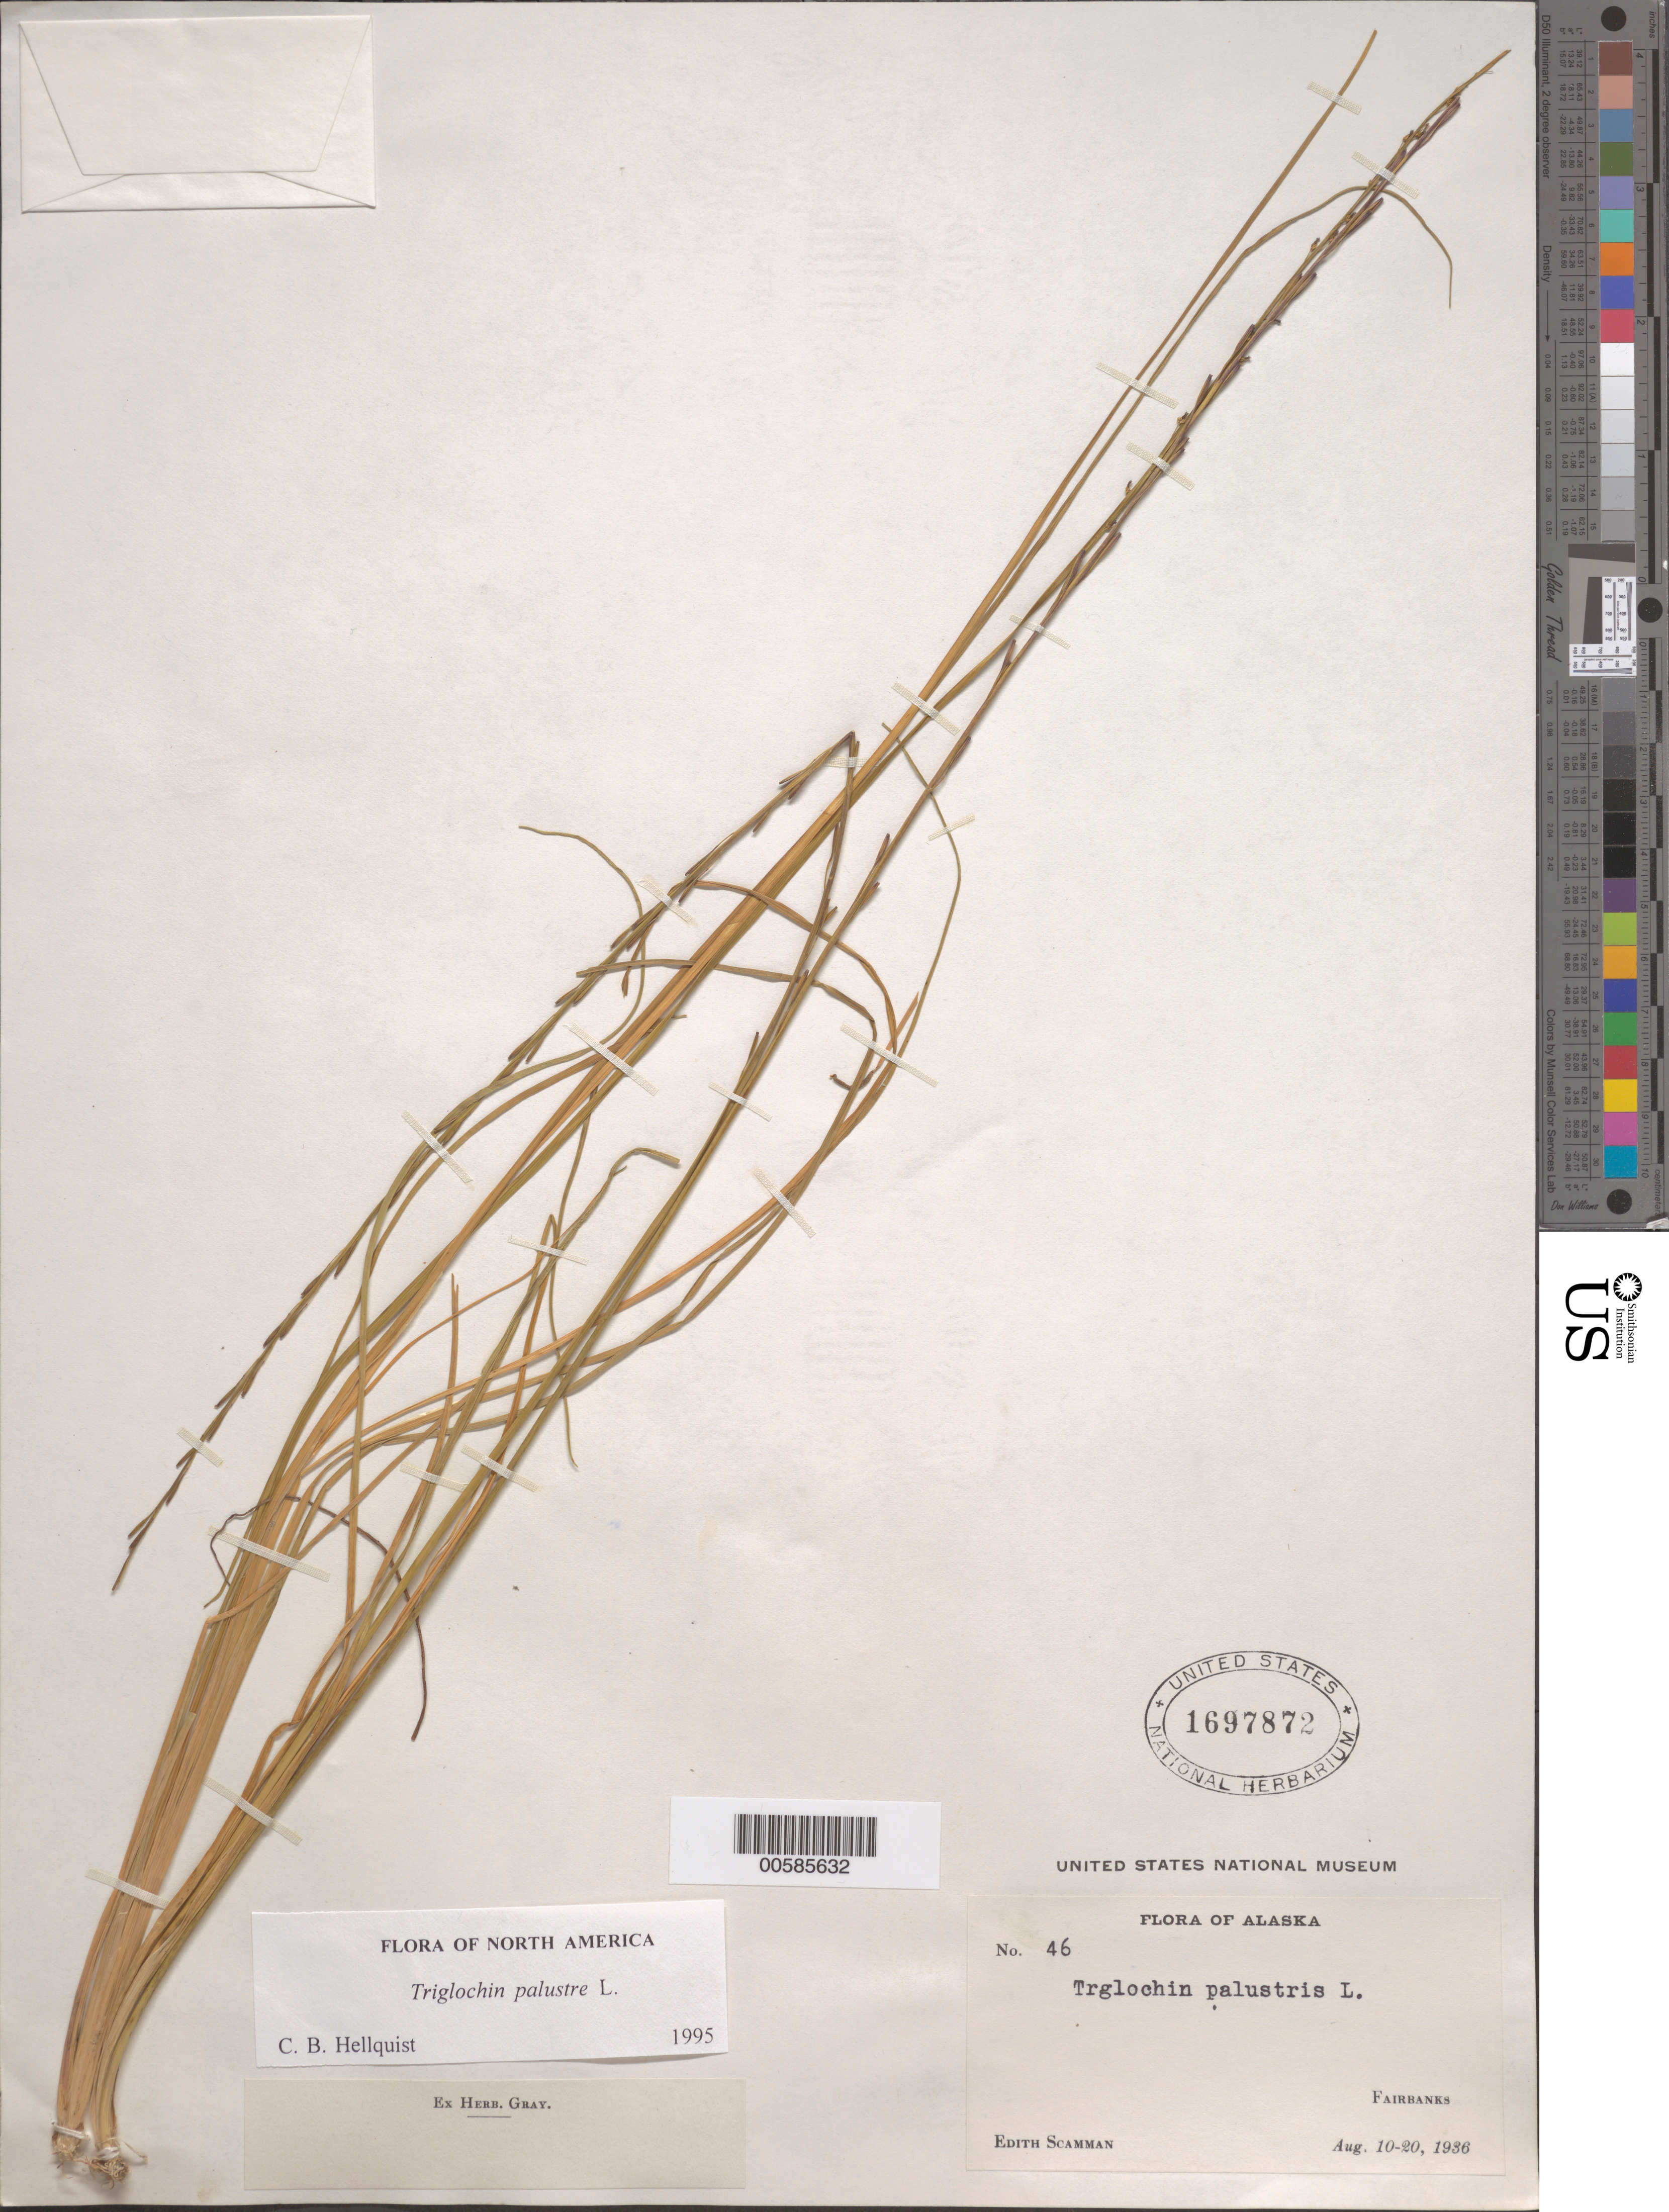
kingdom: Plantae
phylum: Tracheophyta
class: Liliopsida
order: Alismatales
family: Juncaginaceae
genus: Triglochin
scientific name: Triglochin palustris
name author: L.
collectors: E. Scamman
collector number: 46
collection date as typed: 10 Aug 1936 to 20 Aug 1936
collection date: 1936-08-10/1936-08-20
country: United States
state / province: Alaska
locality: Fairbanks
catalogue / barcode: US 1697872